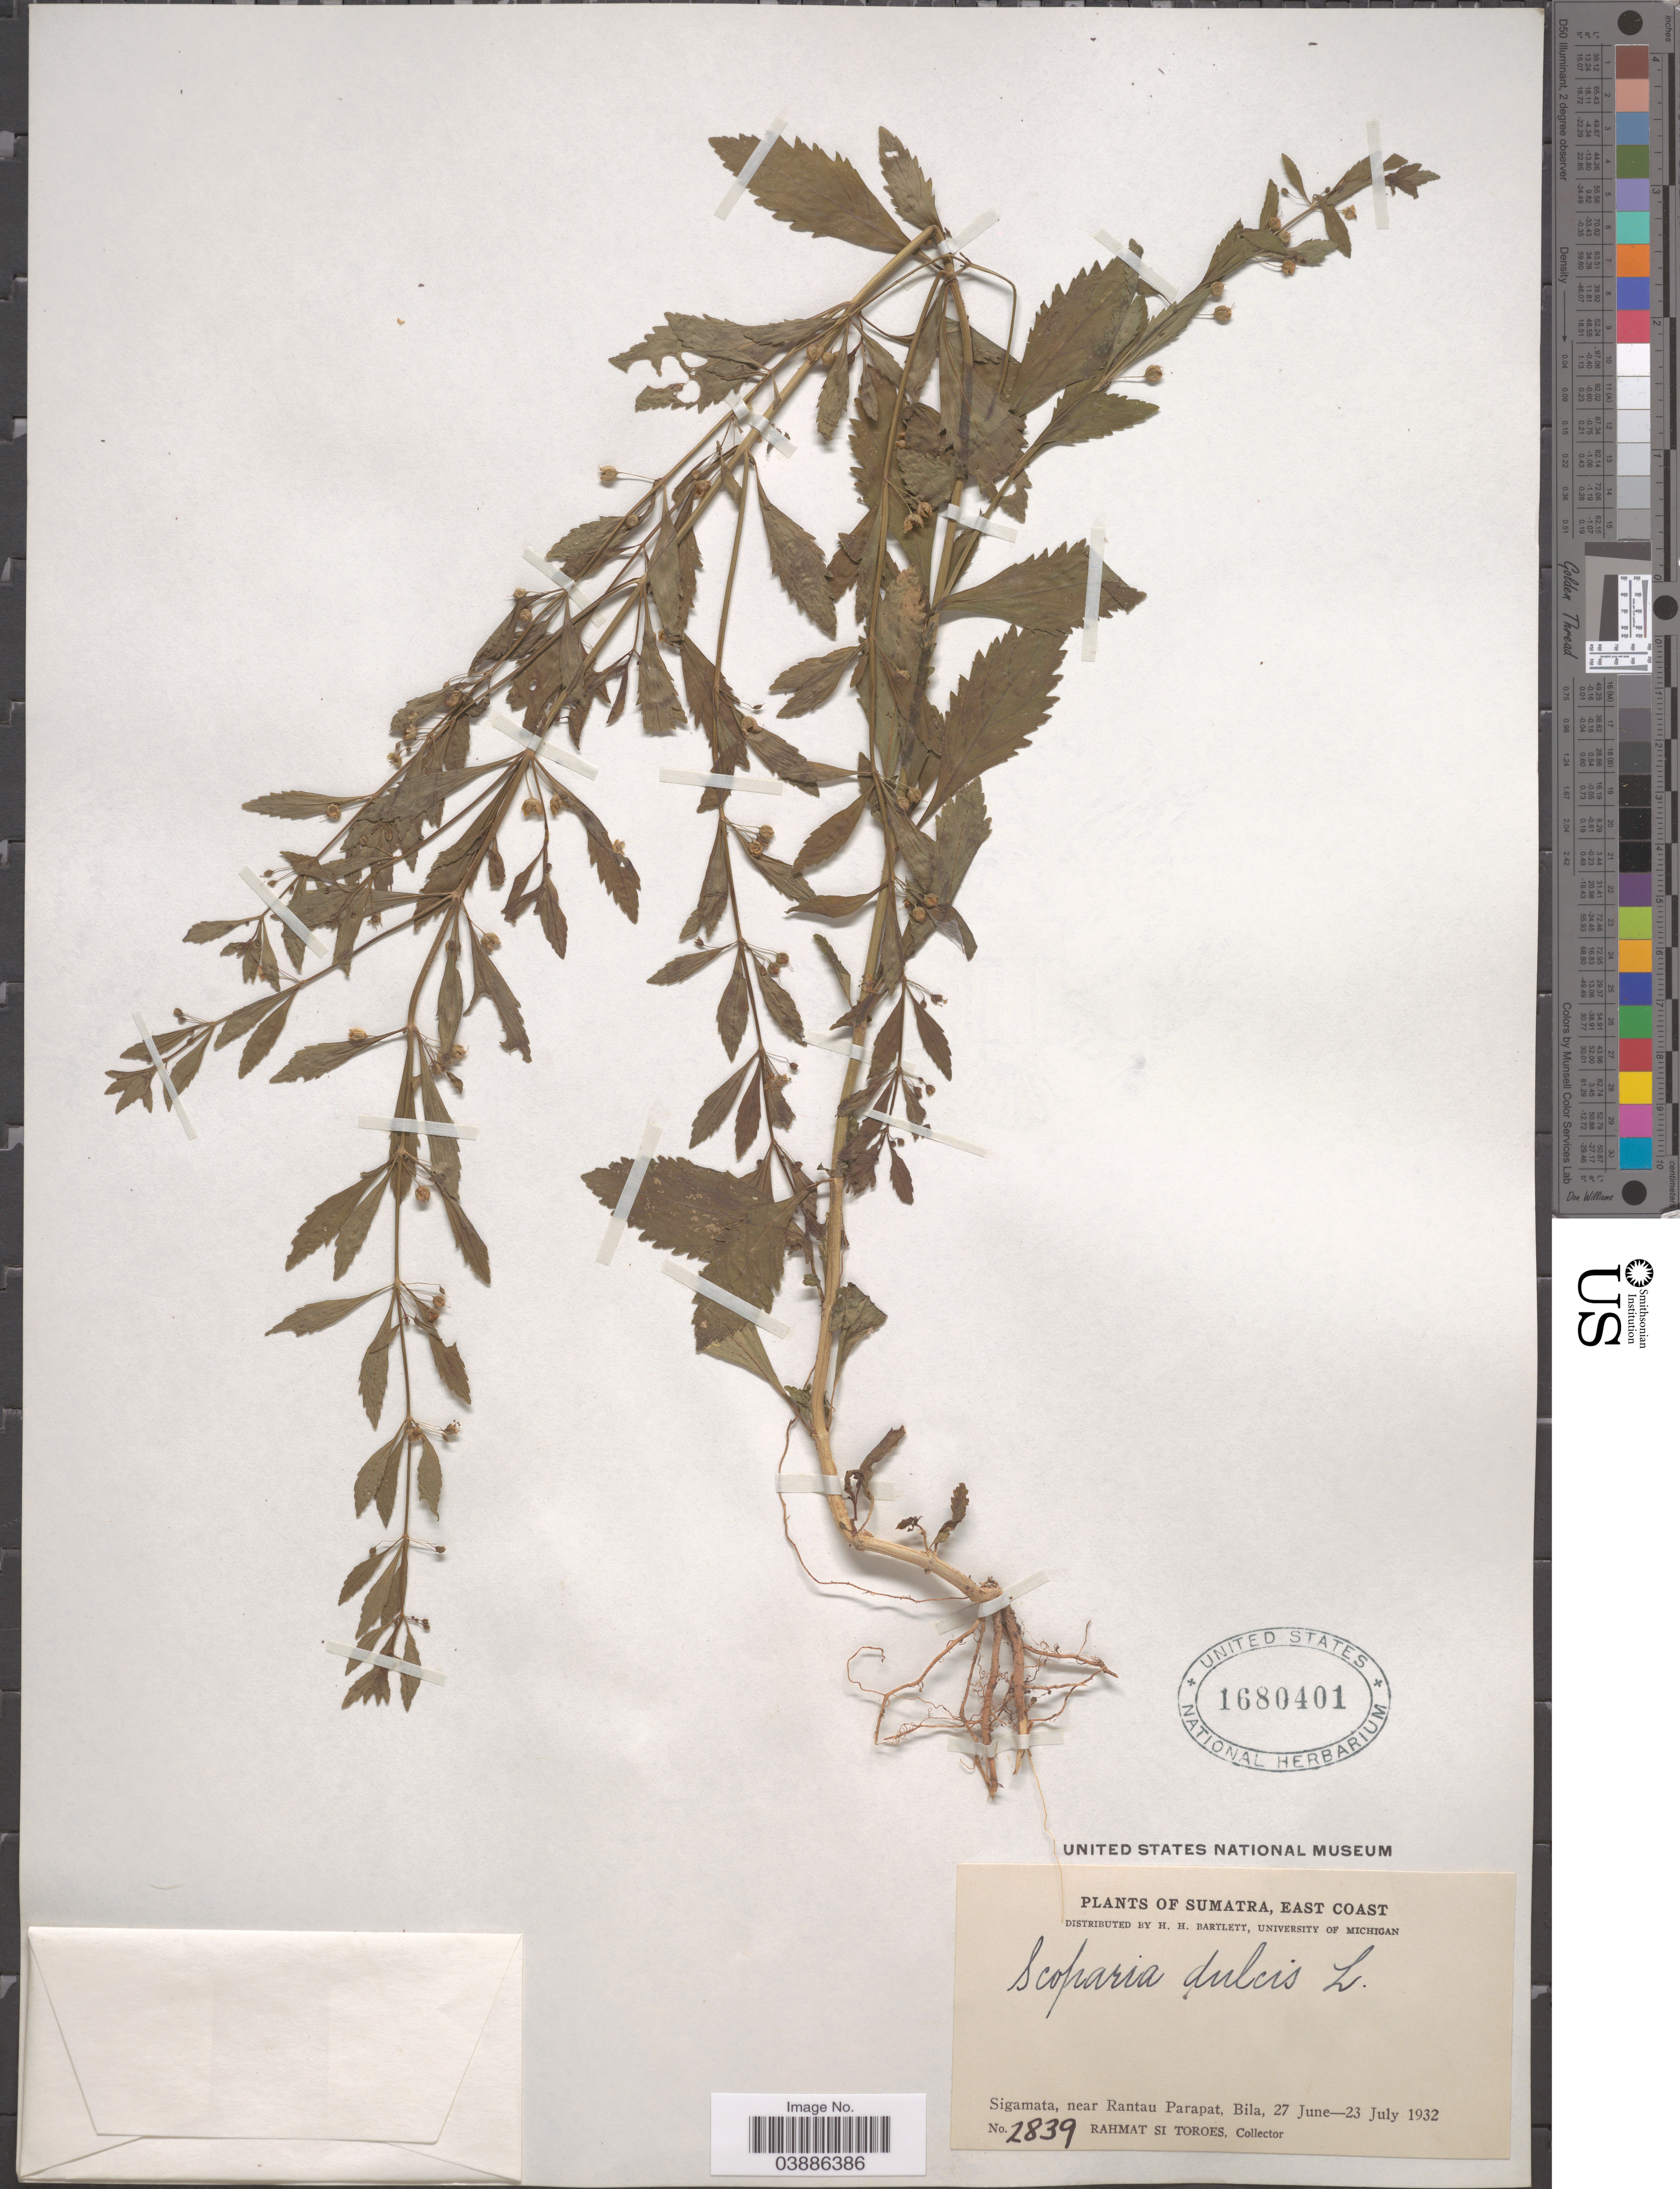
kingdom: Plantae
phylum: Tracheophyta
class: Magnoliopsida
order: Lamiales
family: Plantaginaceae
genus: Scoparia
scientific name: Scoparia dulcis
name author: L.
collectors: Rahmat Si Boeea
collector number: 2839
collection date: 1932-06-27/1932-07-23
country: Indonesia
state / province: Sumatra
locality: East Coast. Sigamata, near Rantau Parapat, Bila.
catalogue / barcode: US 1680401